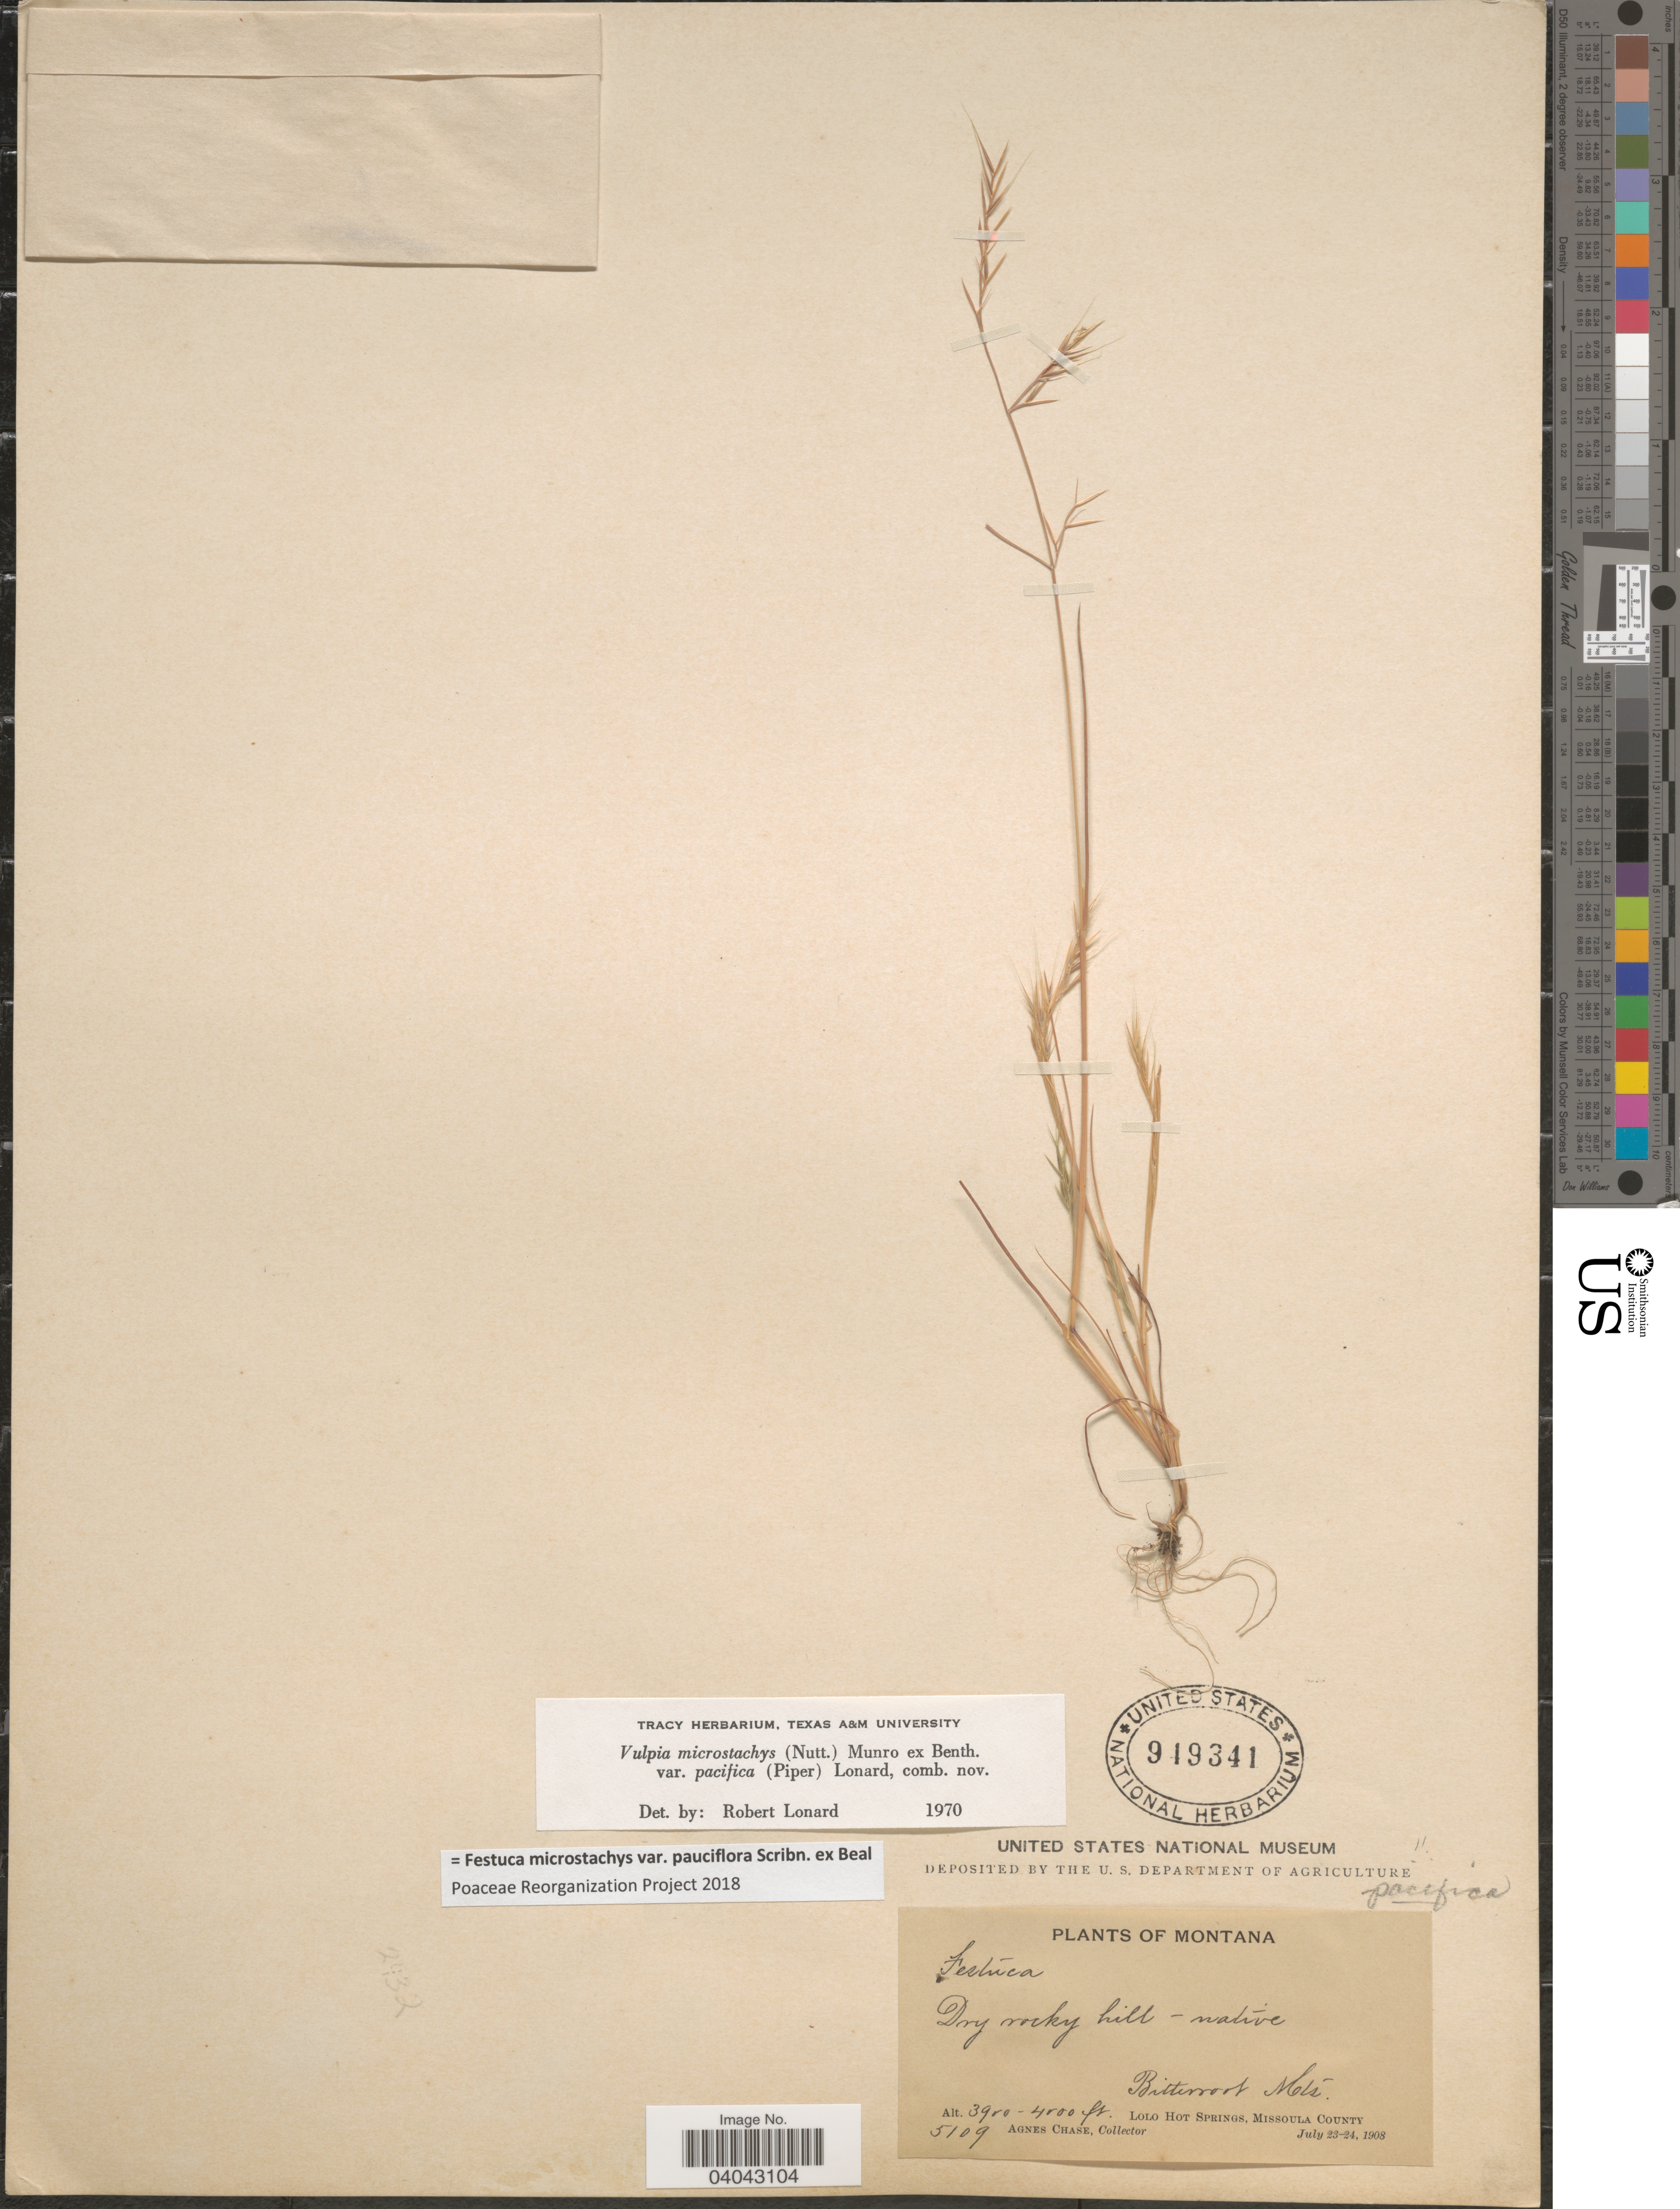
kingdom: Plantae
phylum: Tracheophyta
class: Liliopsida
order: Poales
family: Poaceae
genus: Festuca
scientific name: Festuca microstachys var. pauciflora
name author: Scribn. ex W.J. Beal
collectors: A. Chase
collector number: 5109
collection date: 1908-07-23/1908-07-24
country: United States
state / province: Montana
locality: Bitterroot Mts. Lolo Hot Springs, Missoula County.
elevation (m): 1189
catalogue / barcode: US 949341